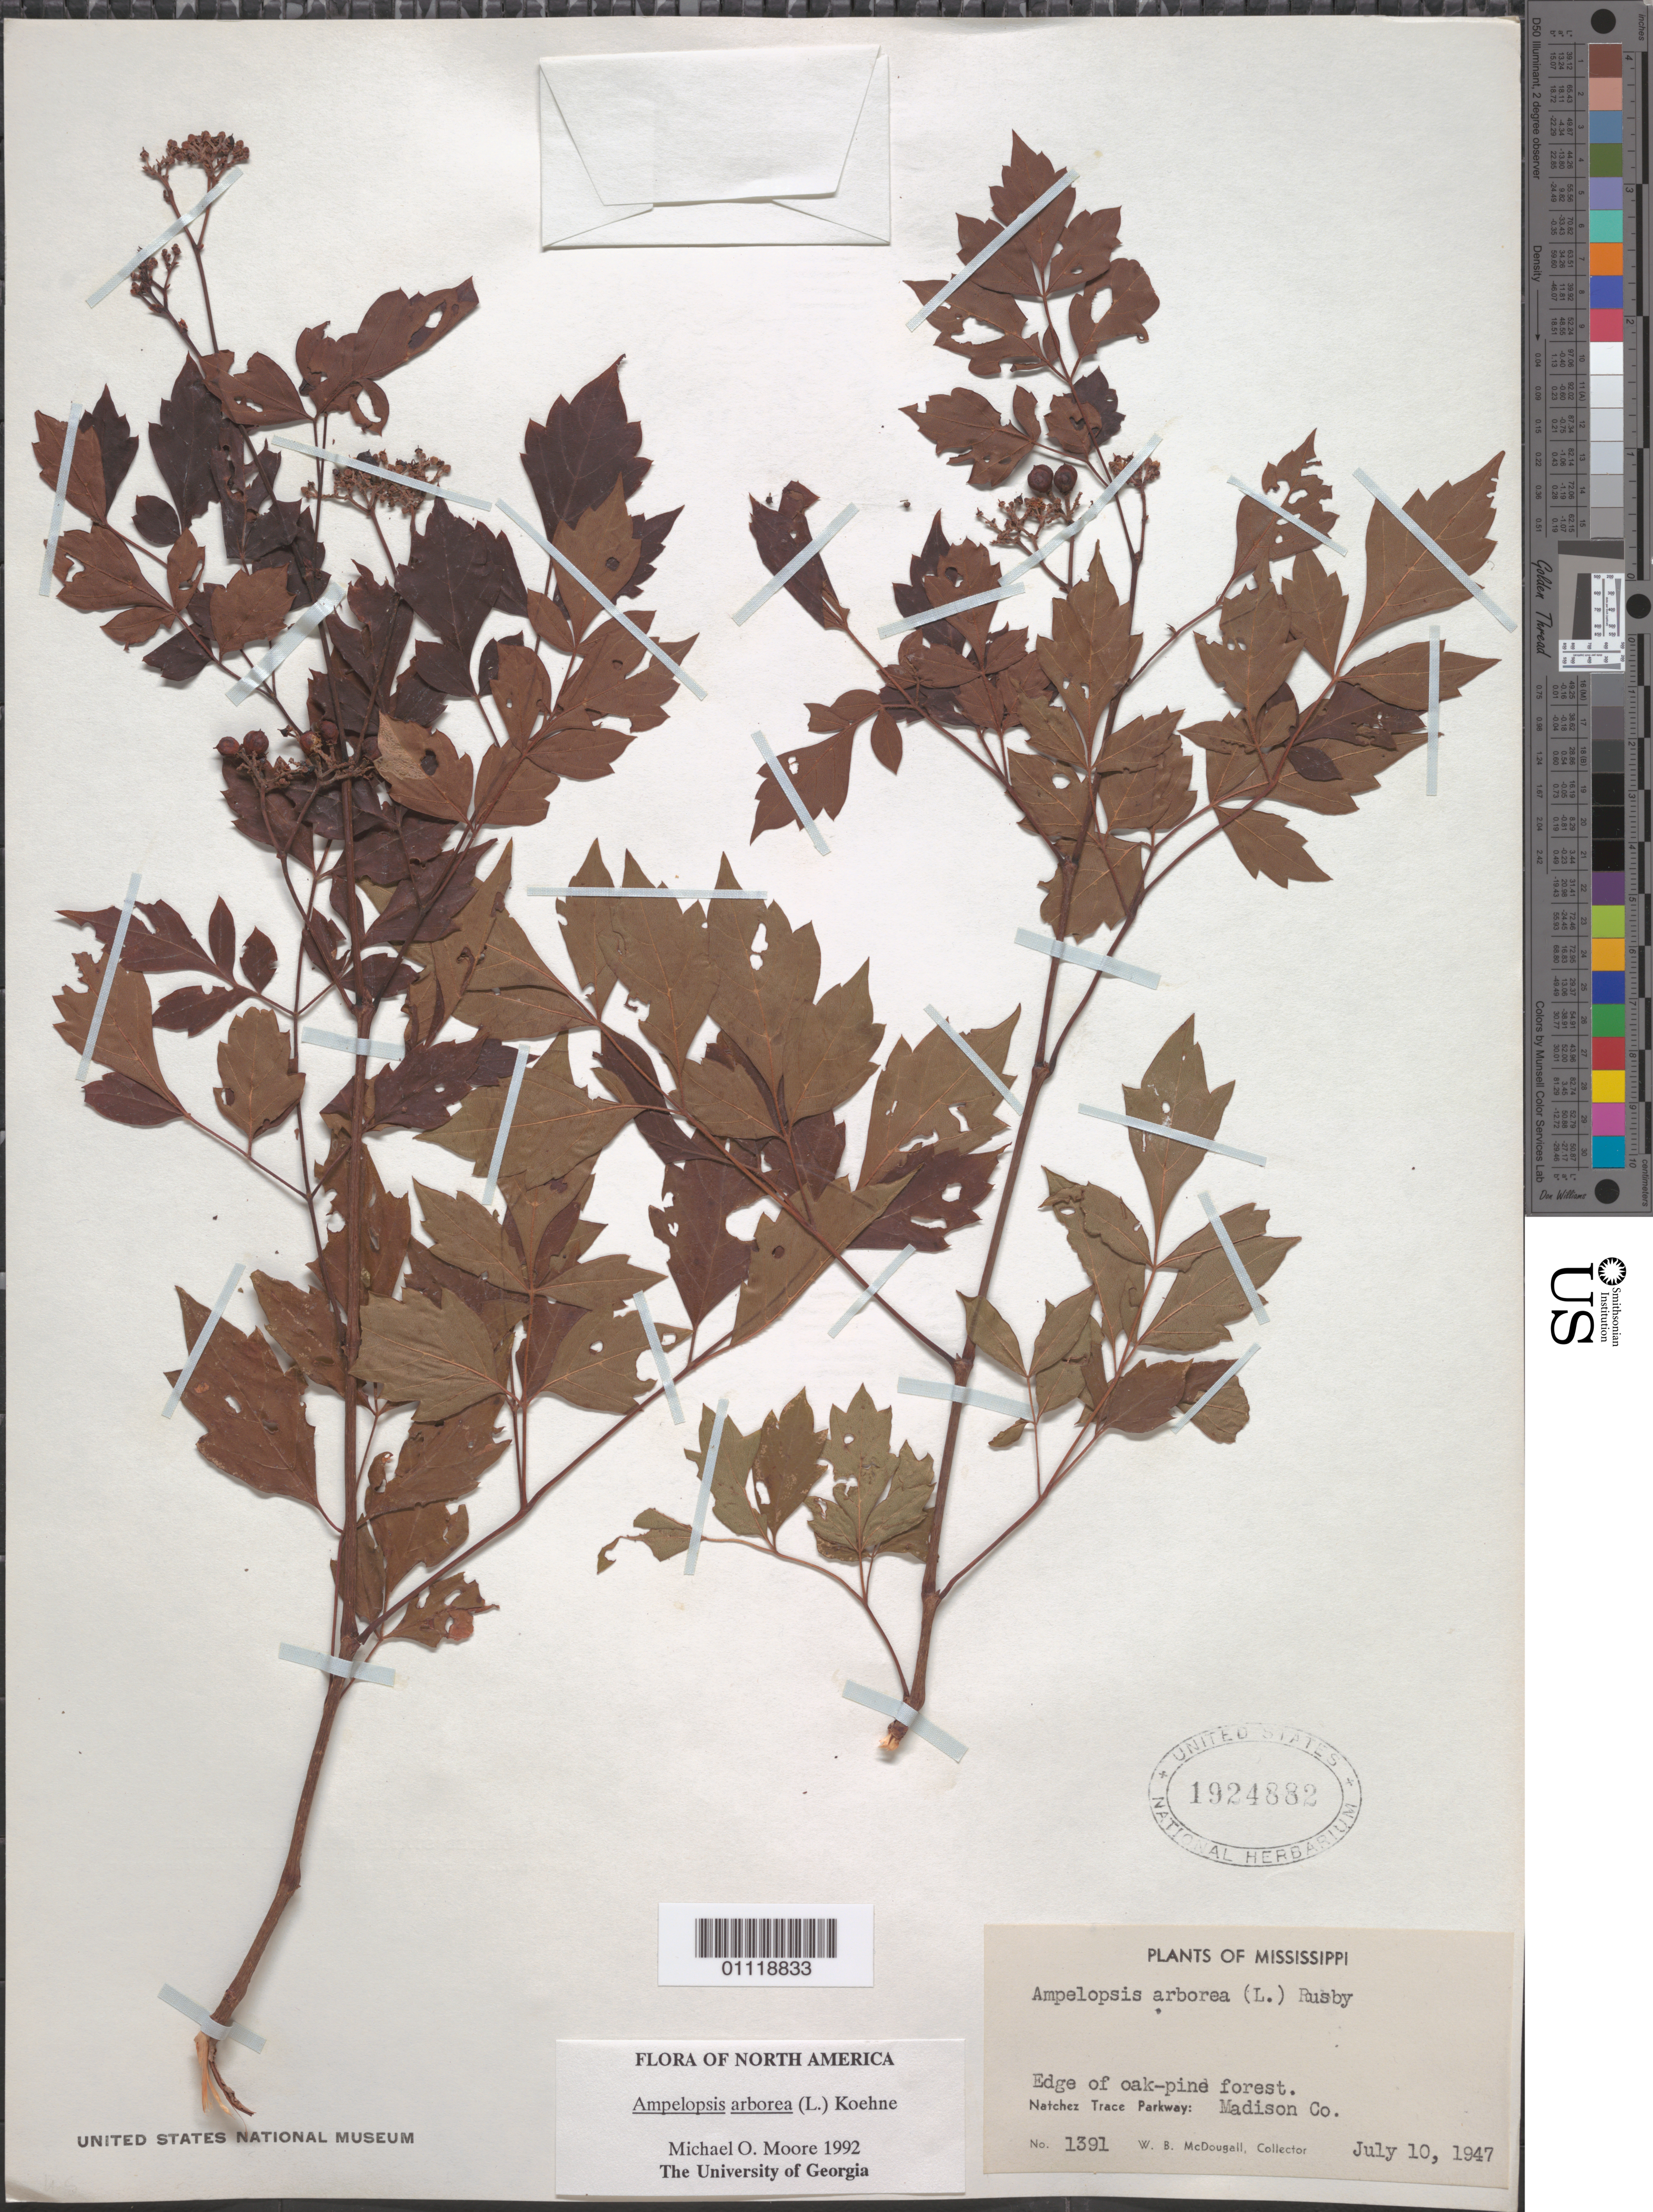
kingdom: Plantae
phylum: Tracheophyta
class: Magnoliopsida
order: Vitales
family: Vitaceae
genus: Ampelopsis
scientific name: Ampelopsis arborea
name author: (L.) Koehne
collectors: W. B. McDougall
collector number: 1391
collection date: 1947-07-10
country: United States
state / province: Mississippi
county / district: Madison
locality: Natchez Trace Parkway.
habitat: Edge of oak-pine forest.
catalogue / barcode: US 1924882